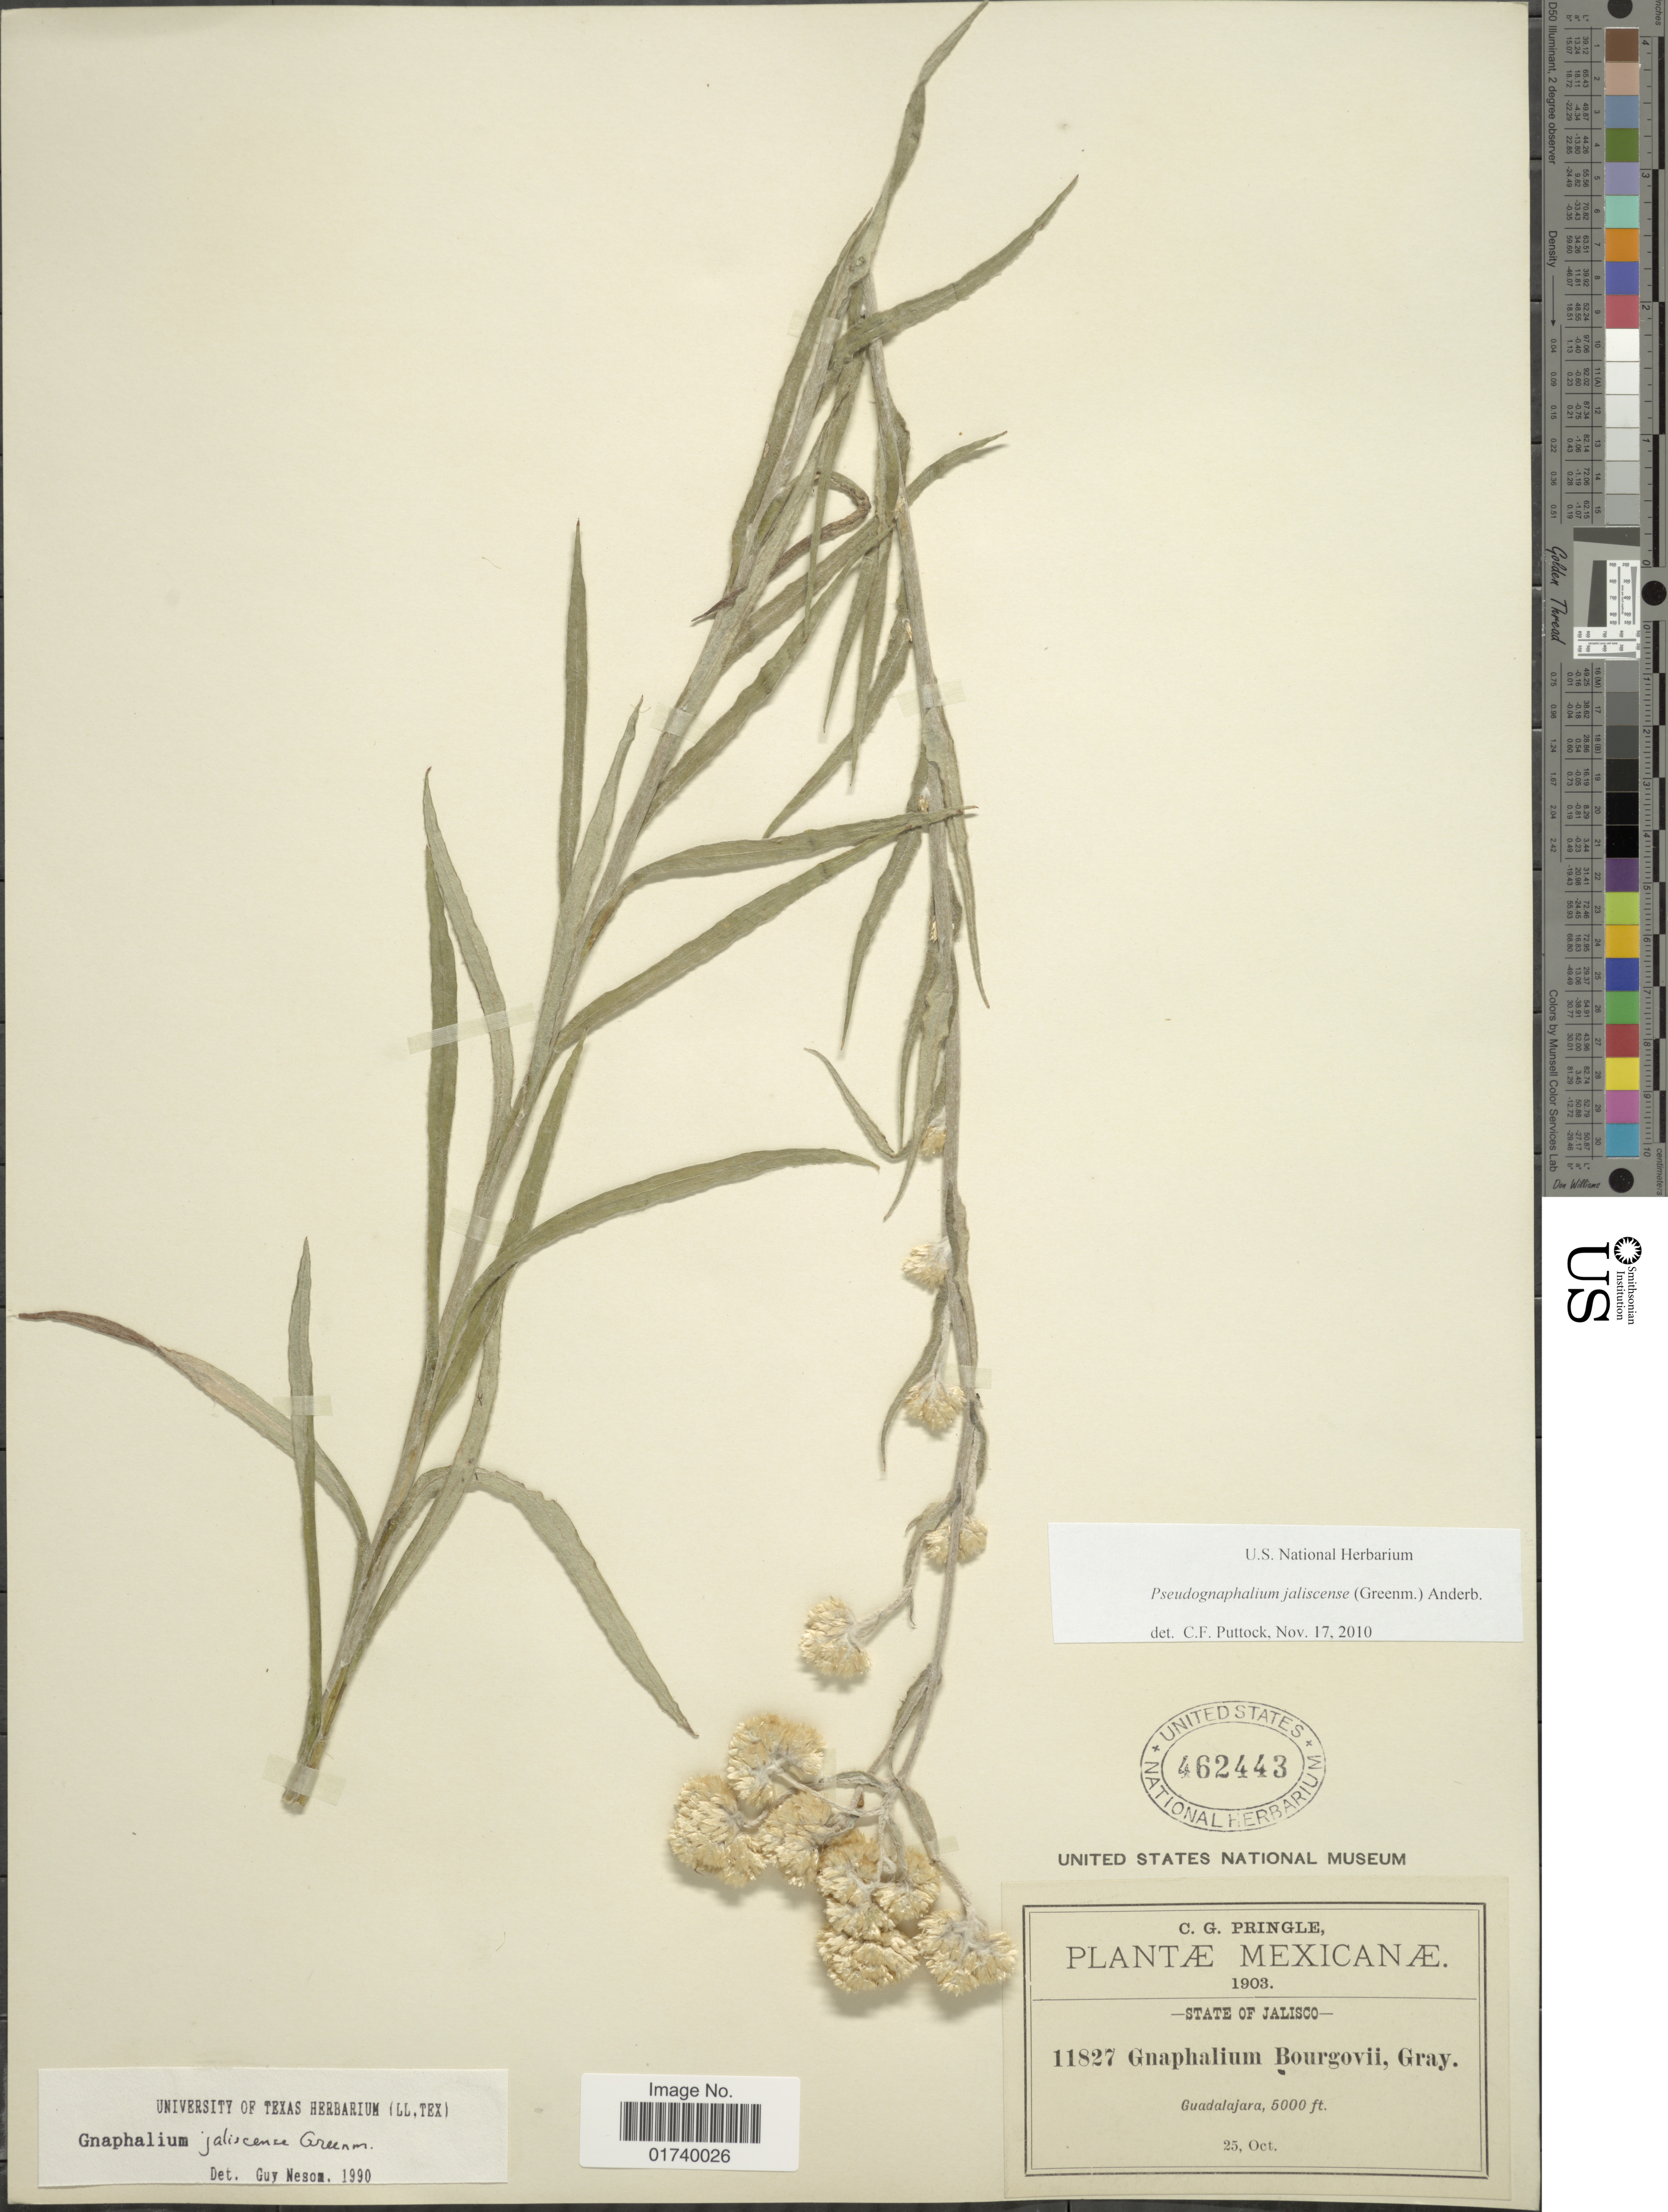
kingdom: Plantae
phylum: Tracheophyta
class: Magnoliopsida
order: Asterales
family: Asteraceae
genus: Pseudognaphalium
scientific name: Pseudognaphalium jaliscense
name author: (Greenm.) Anderb.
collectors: C. G. Pringle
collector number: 11827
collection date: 1903-10-25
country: Mexico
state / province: Jalisco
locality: State of Jalisco, Guadalajara.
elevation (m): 1524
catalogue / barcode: US 462443